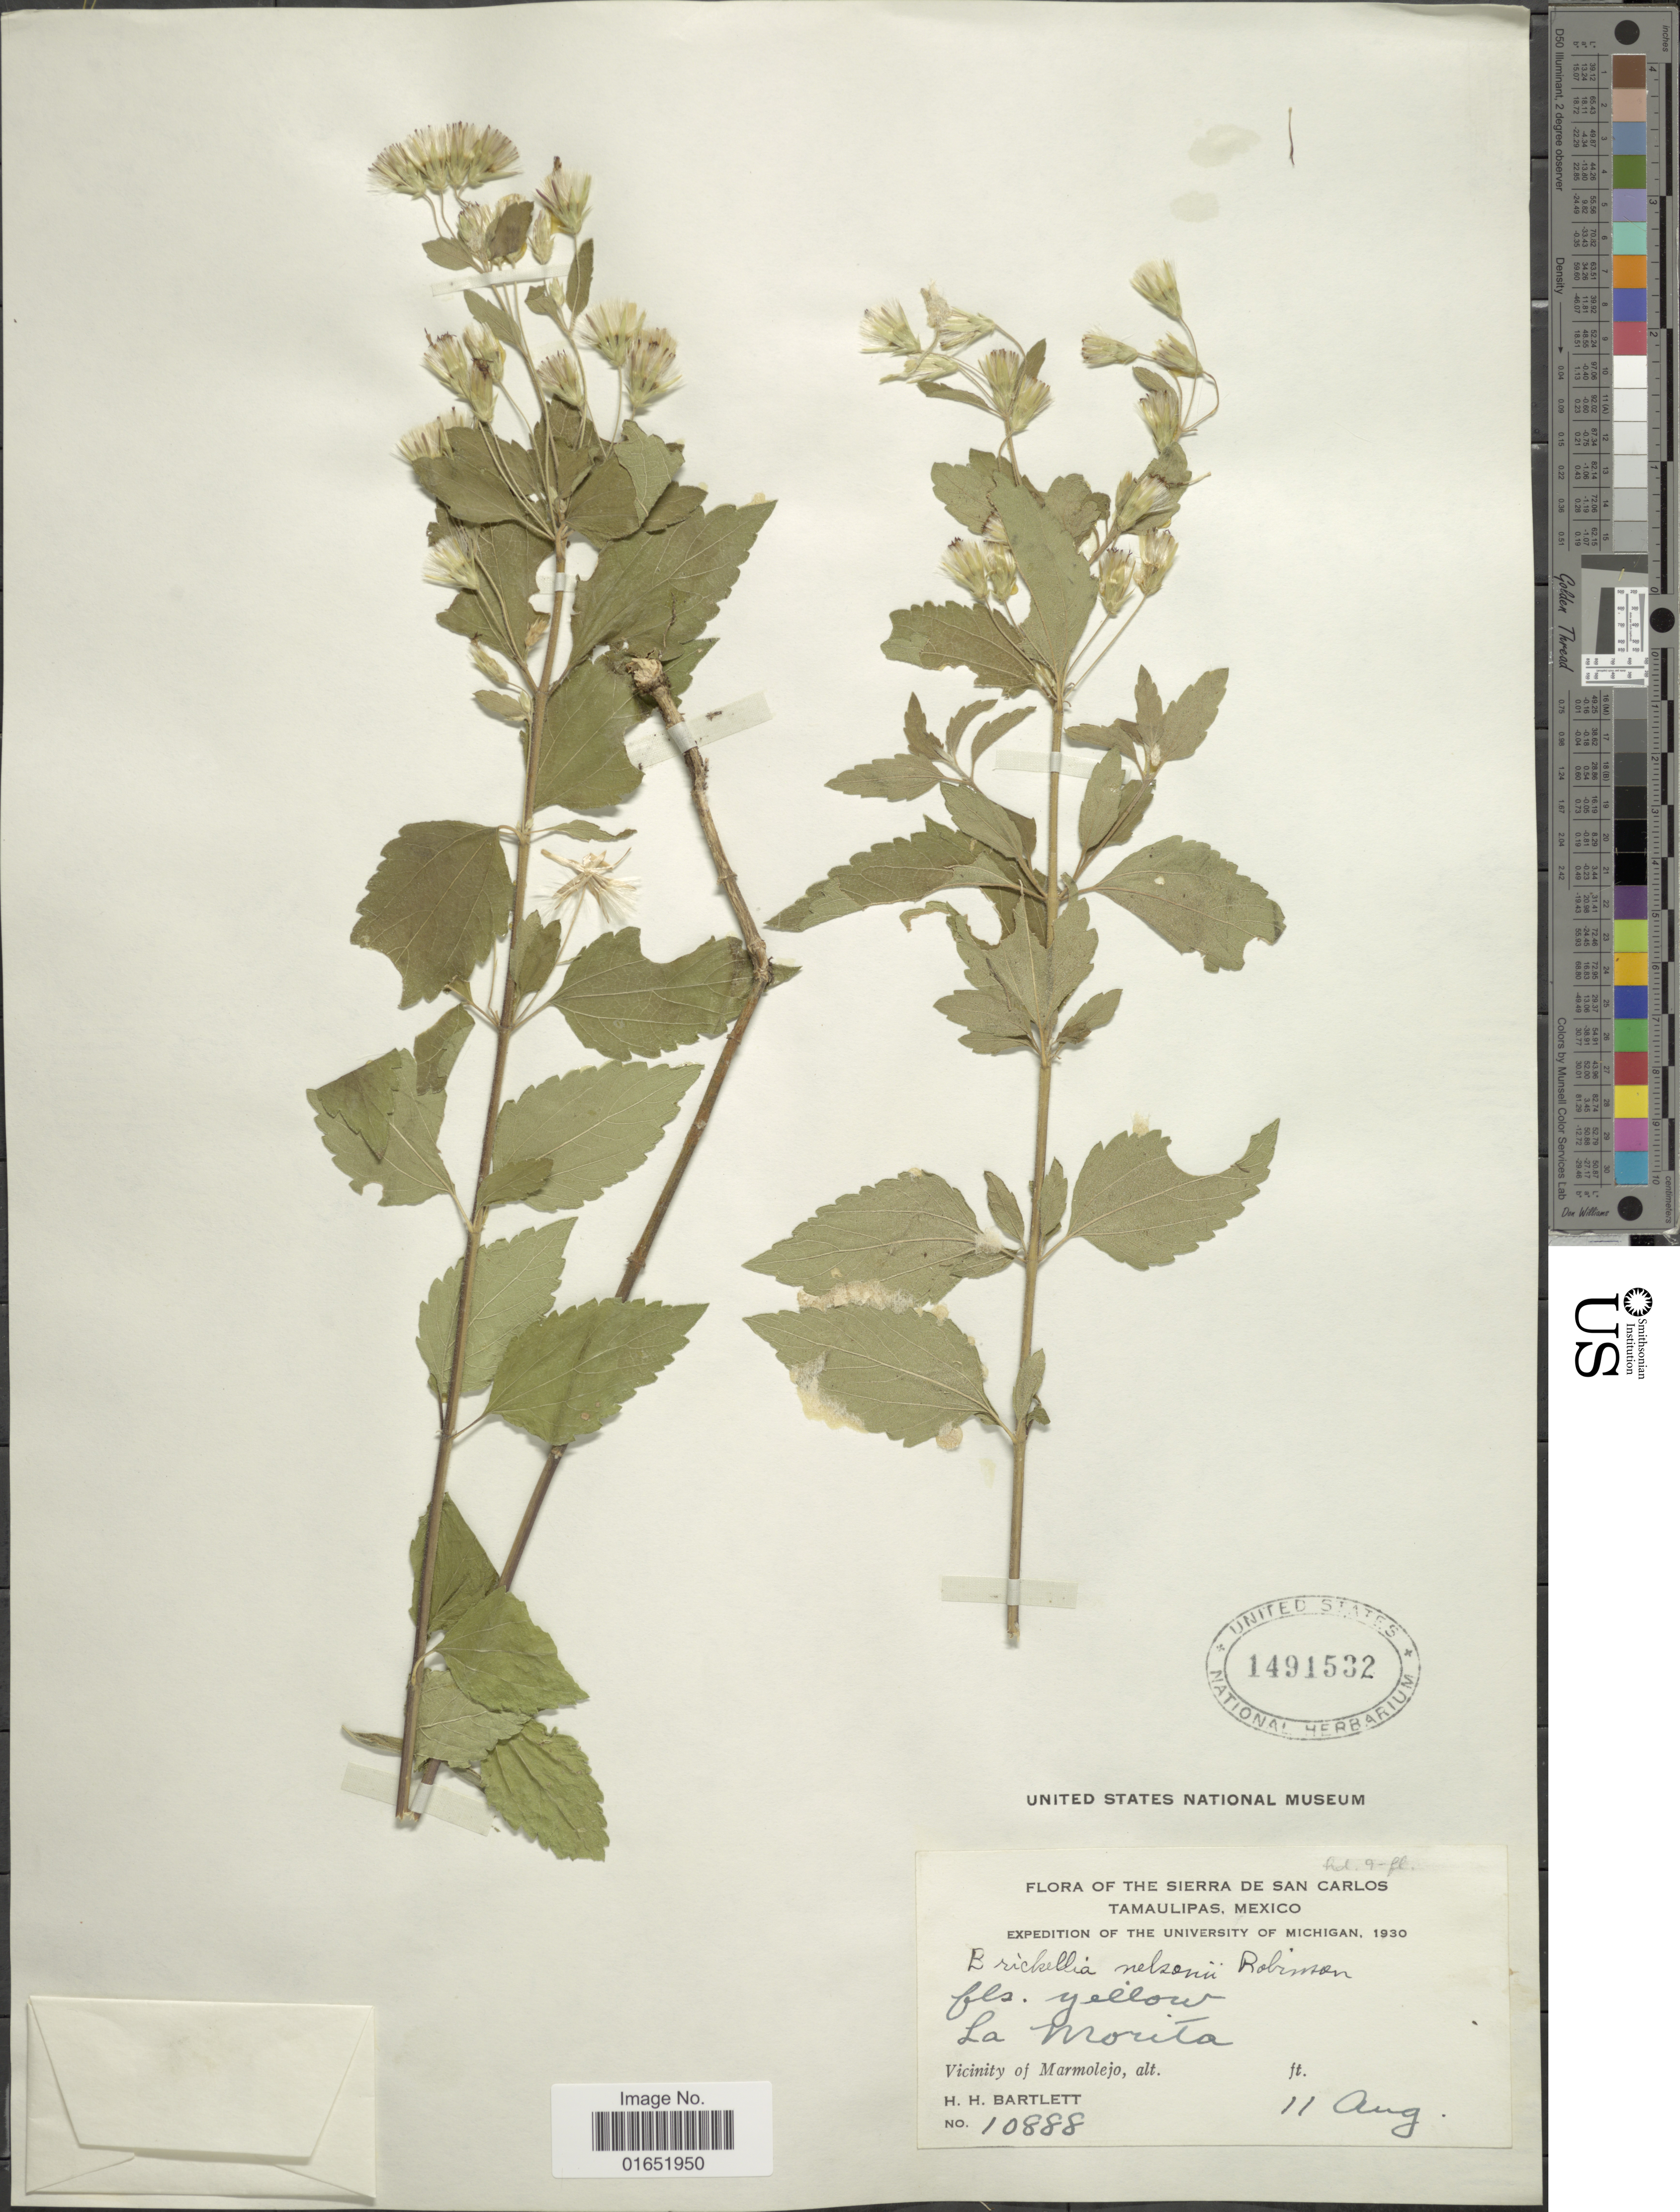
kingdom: Plantae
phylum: Tracheophyta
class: Magnoliopsida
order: Asterales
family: Asteraceae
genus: Brickellia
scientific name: Brickellia nelsonii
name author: B.L. Rob.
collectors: H. H. Bartlett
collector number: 10888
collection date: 1930-08-11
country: Mexico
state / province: Tamaulipas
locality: The Sierra de San Carlos, La Morita, Vicinity of Marmolejo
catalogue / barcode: US 1491532